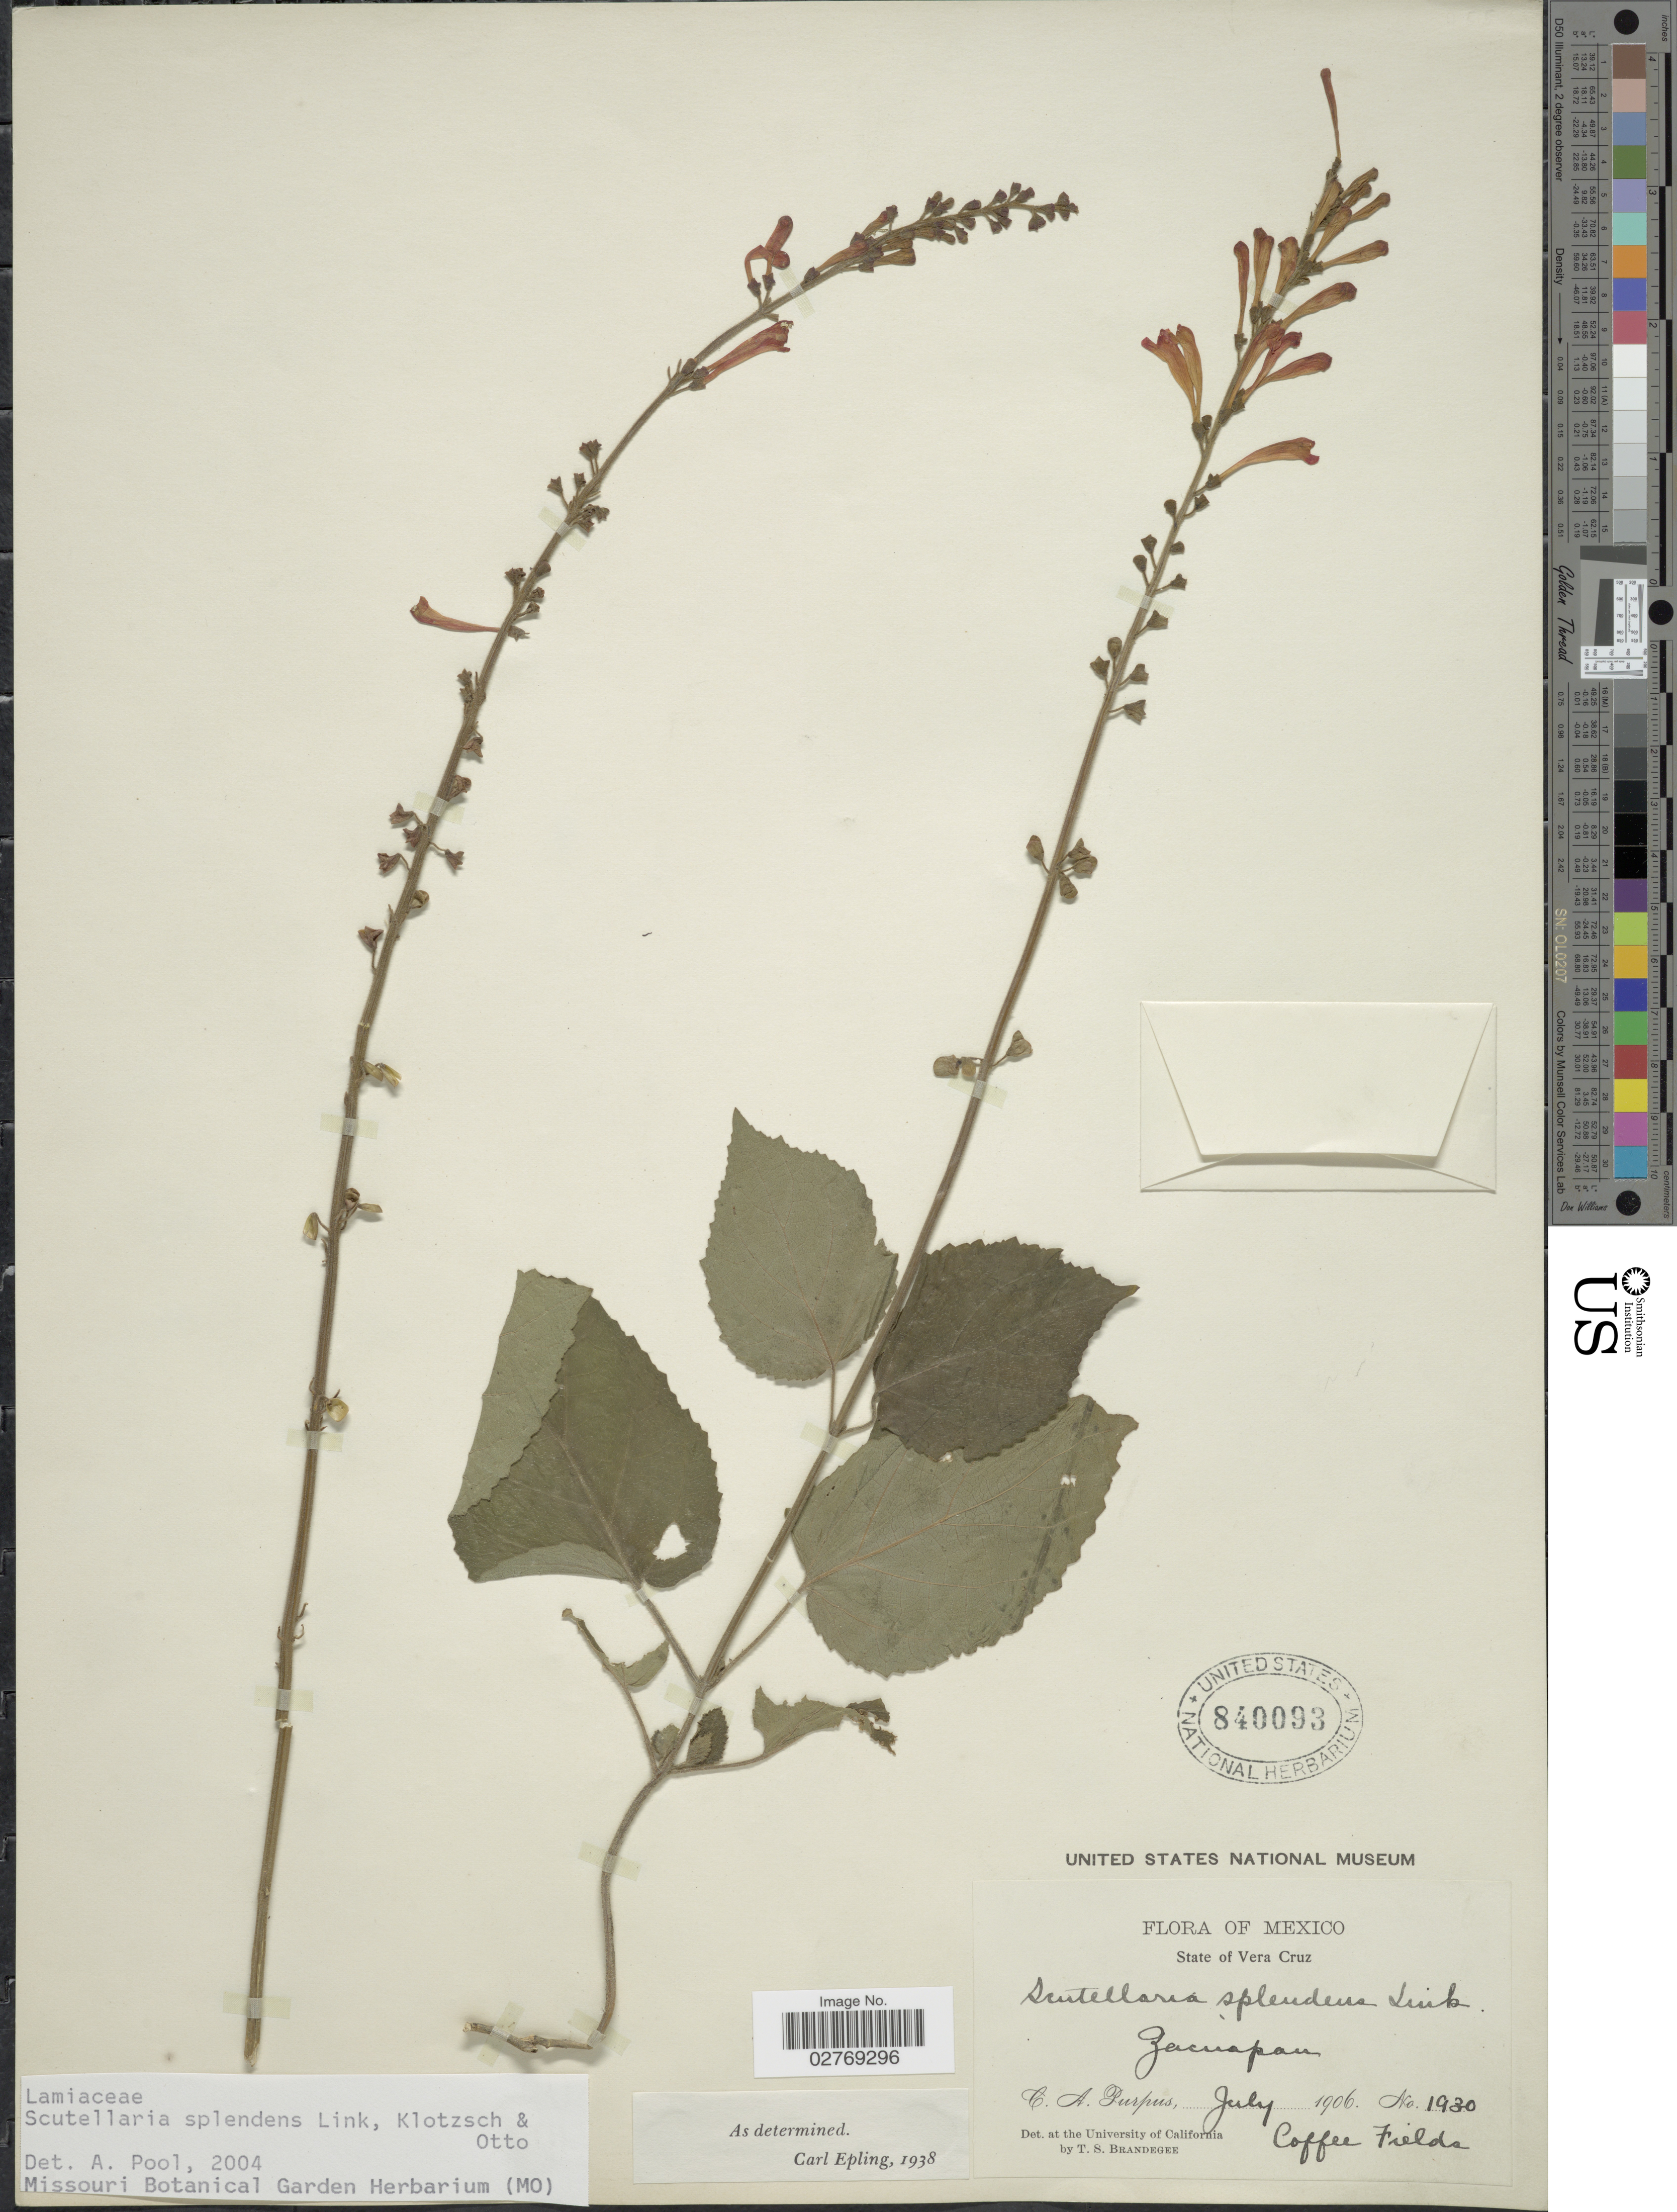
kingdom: Plantae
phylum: Tracheophyta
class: Magnoliopsida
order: Lamiales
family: Lamiaceae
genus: Scutellaria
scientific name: Scutellaria splendens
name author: Link et al.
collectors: C. A. Purpus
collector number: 1930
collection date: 1906-07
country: Mexico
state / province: Veracruz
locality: State of Vera Cruz. Zacuapan. Coffee Fields.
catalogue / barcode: US 840093